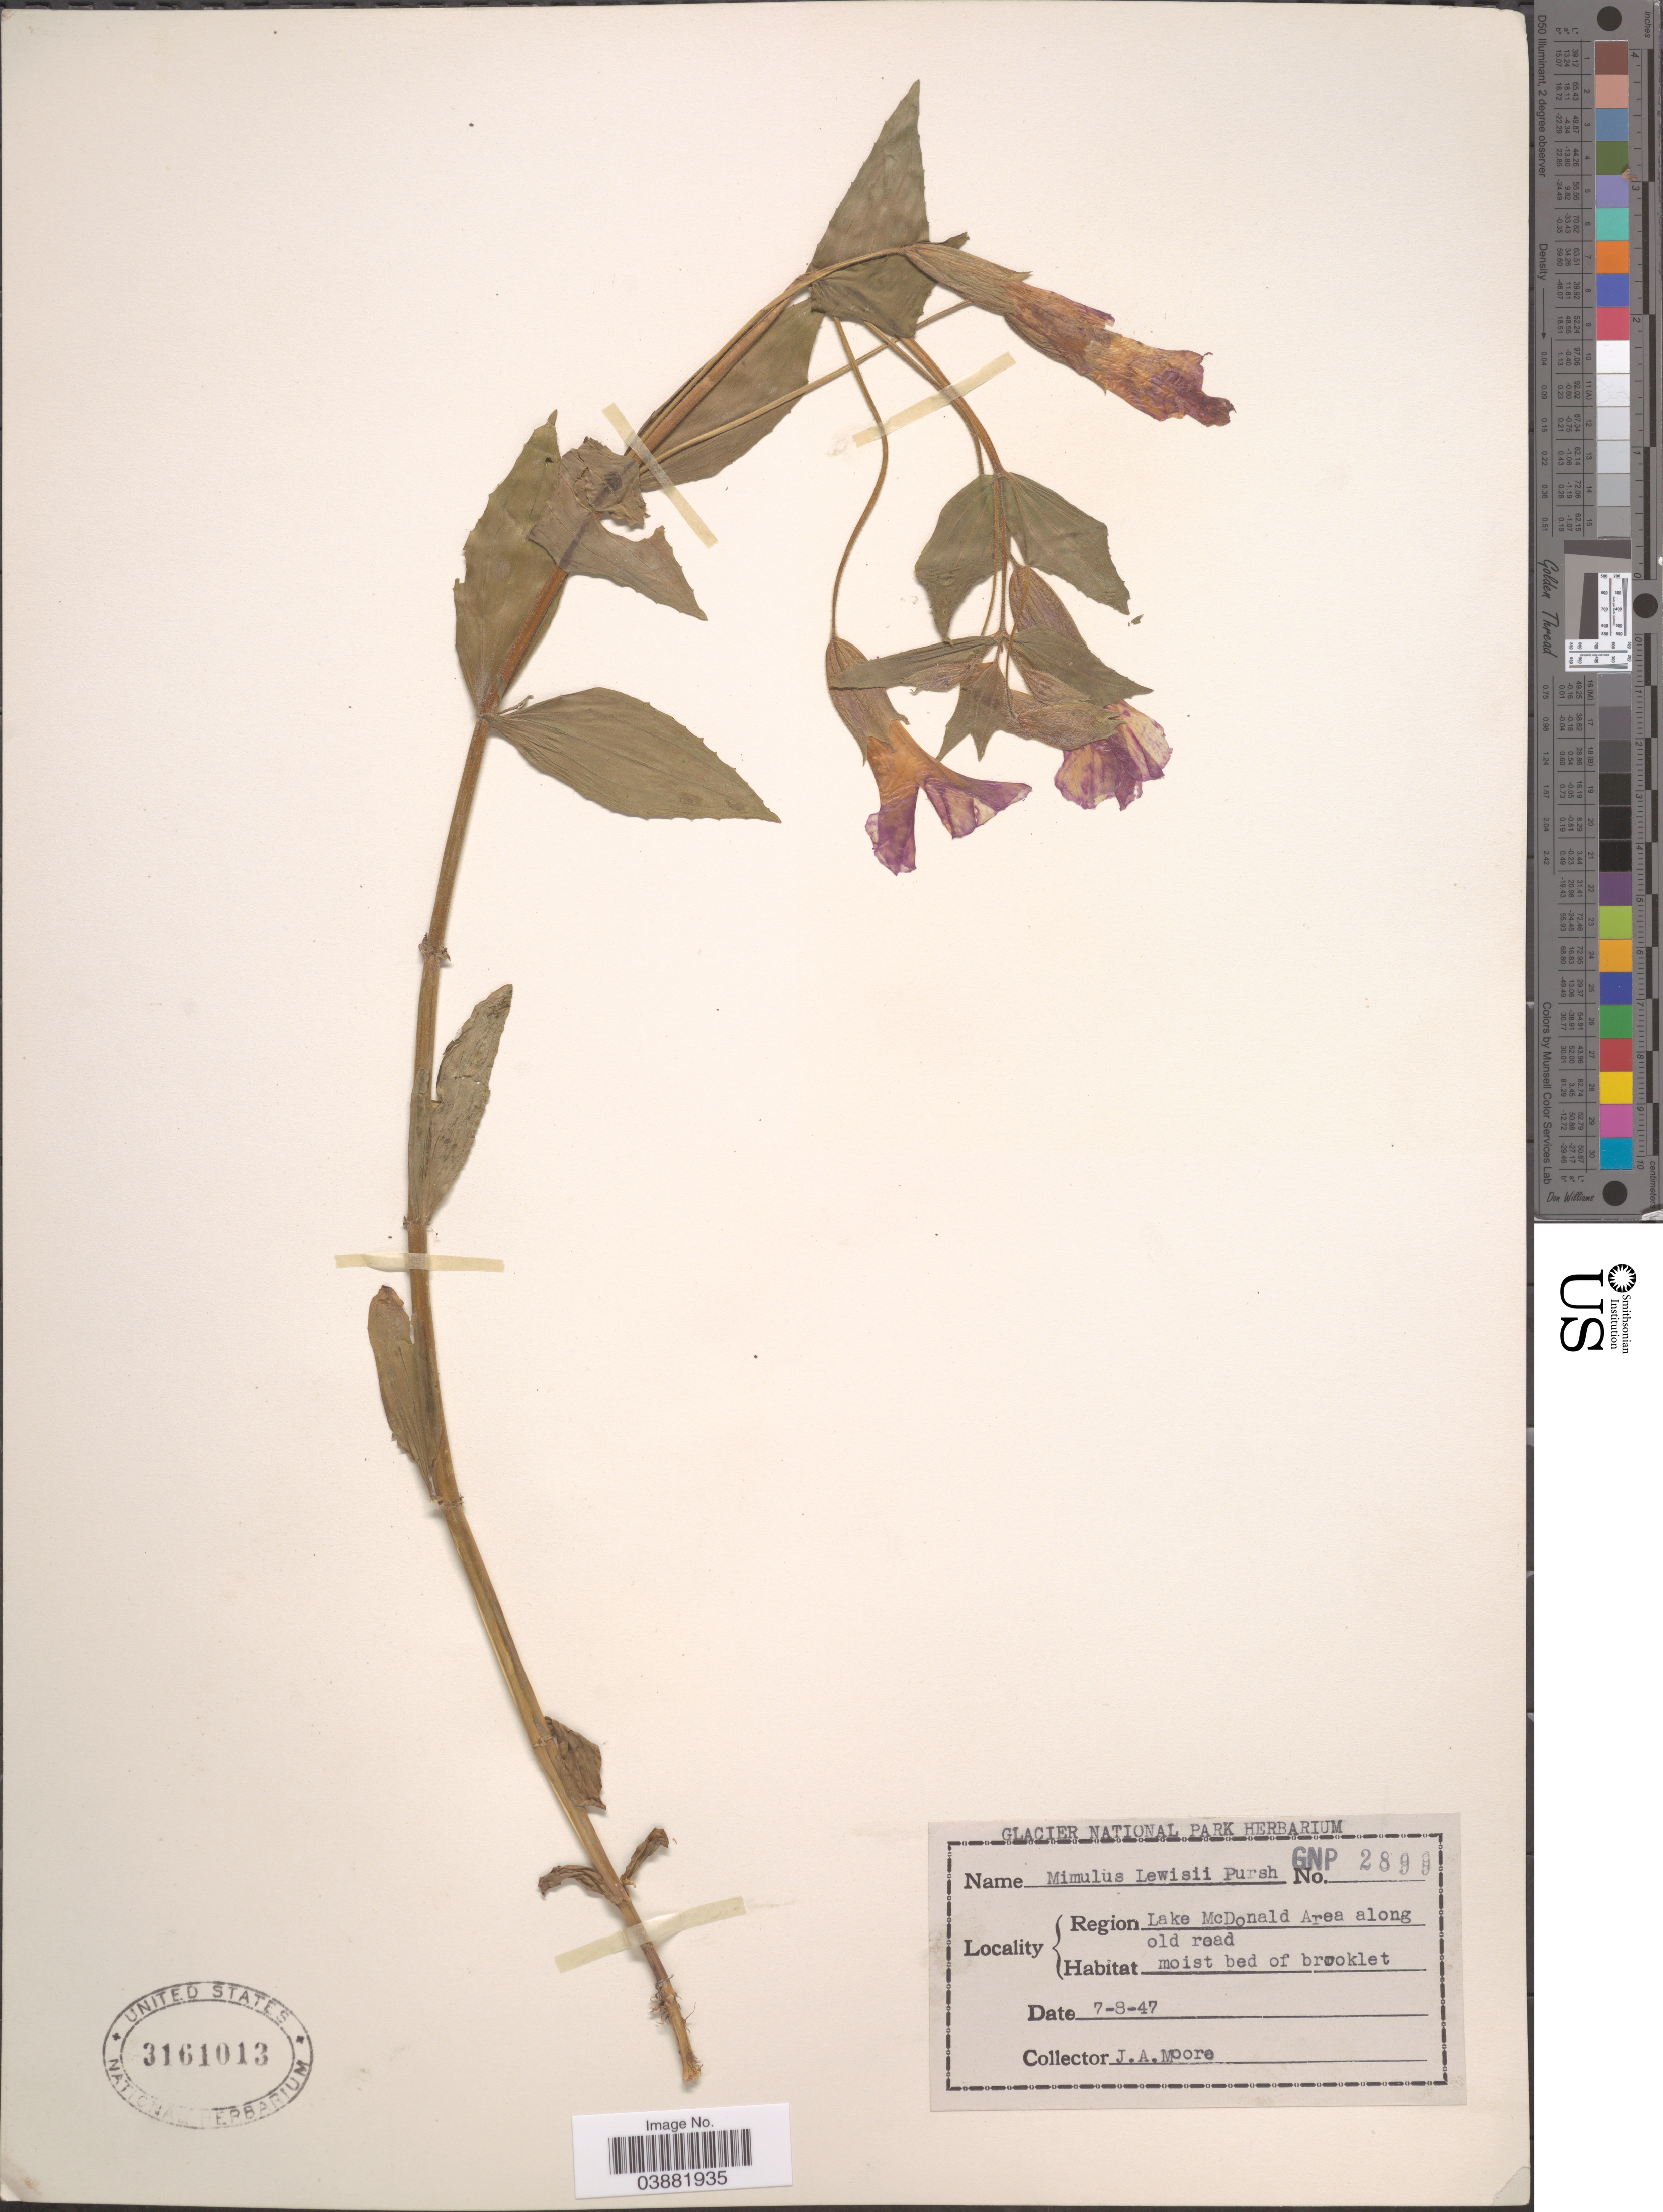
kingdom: Plantae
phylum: Tracheophyta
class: Magnoliopsida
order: Lamiales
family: Phrymaceae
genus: Mimulus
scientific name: Mimulus lewisii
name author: Pursh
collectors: J. A. Moore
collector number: GNP 2899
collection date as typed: Transcribed d/m/y: 8/7/47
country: United States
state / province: Montana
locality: Region Lake McDonald Area along ald road.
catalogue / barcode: US 3161013